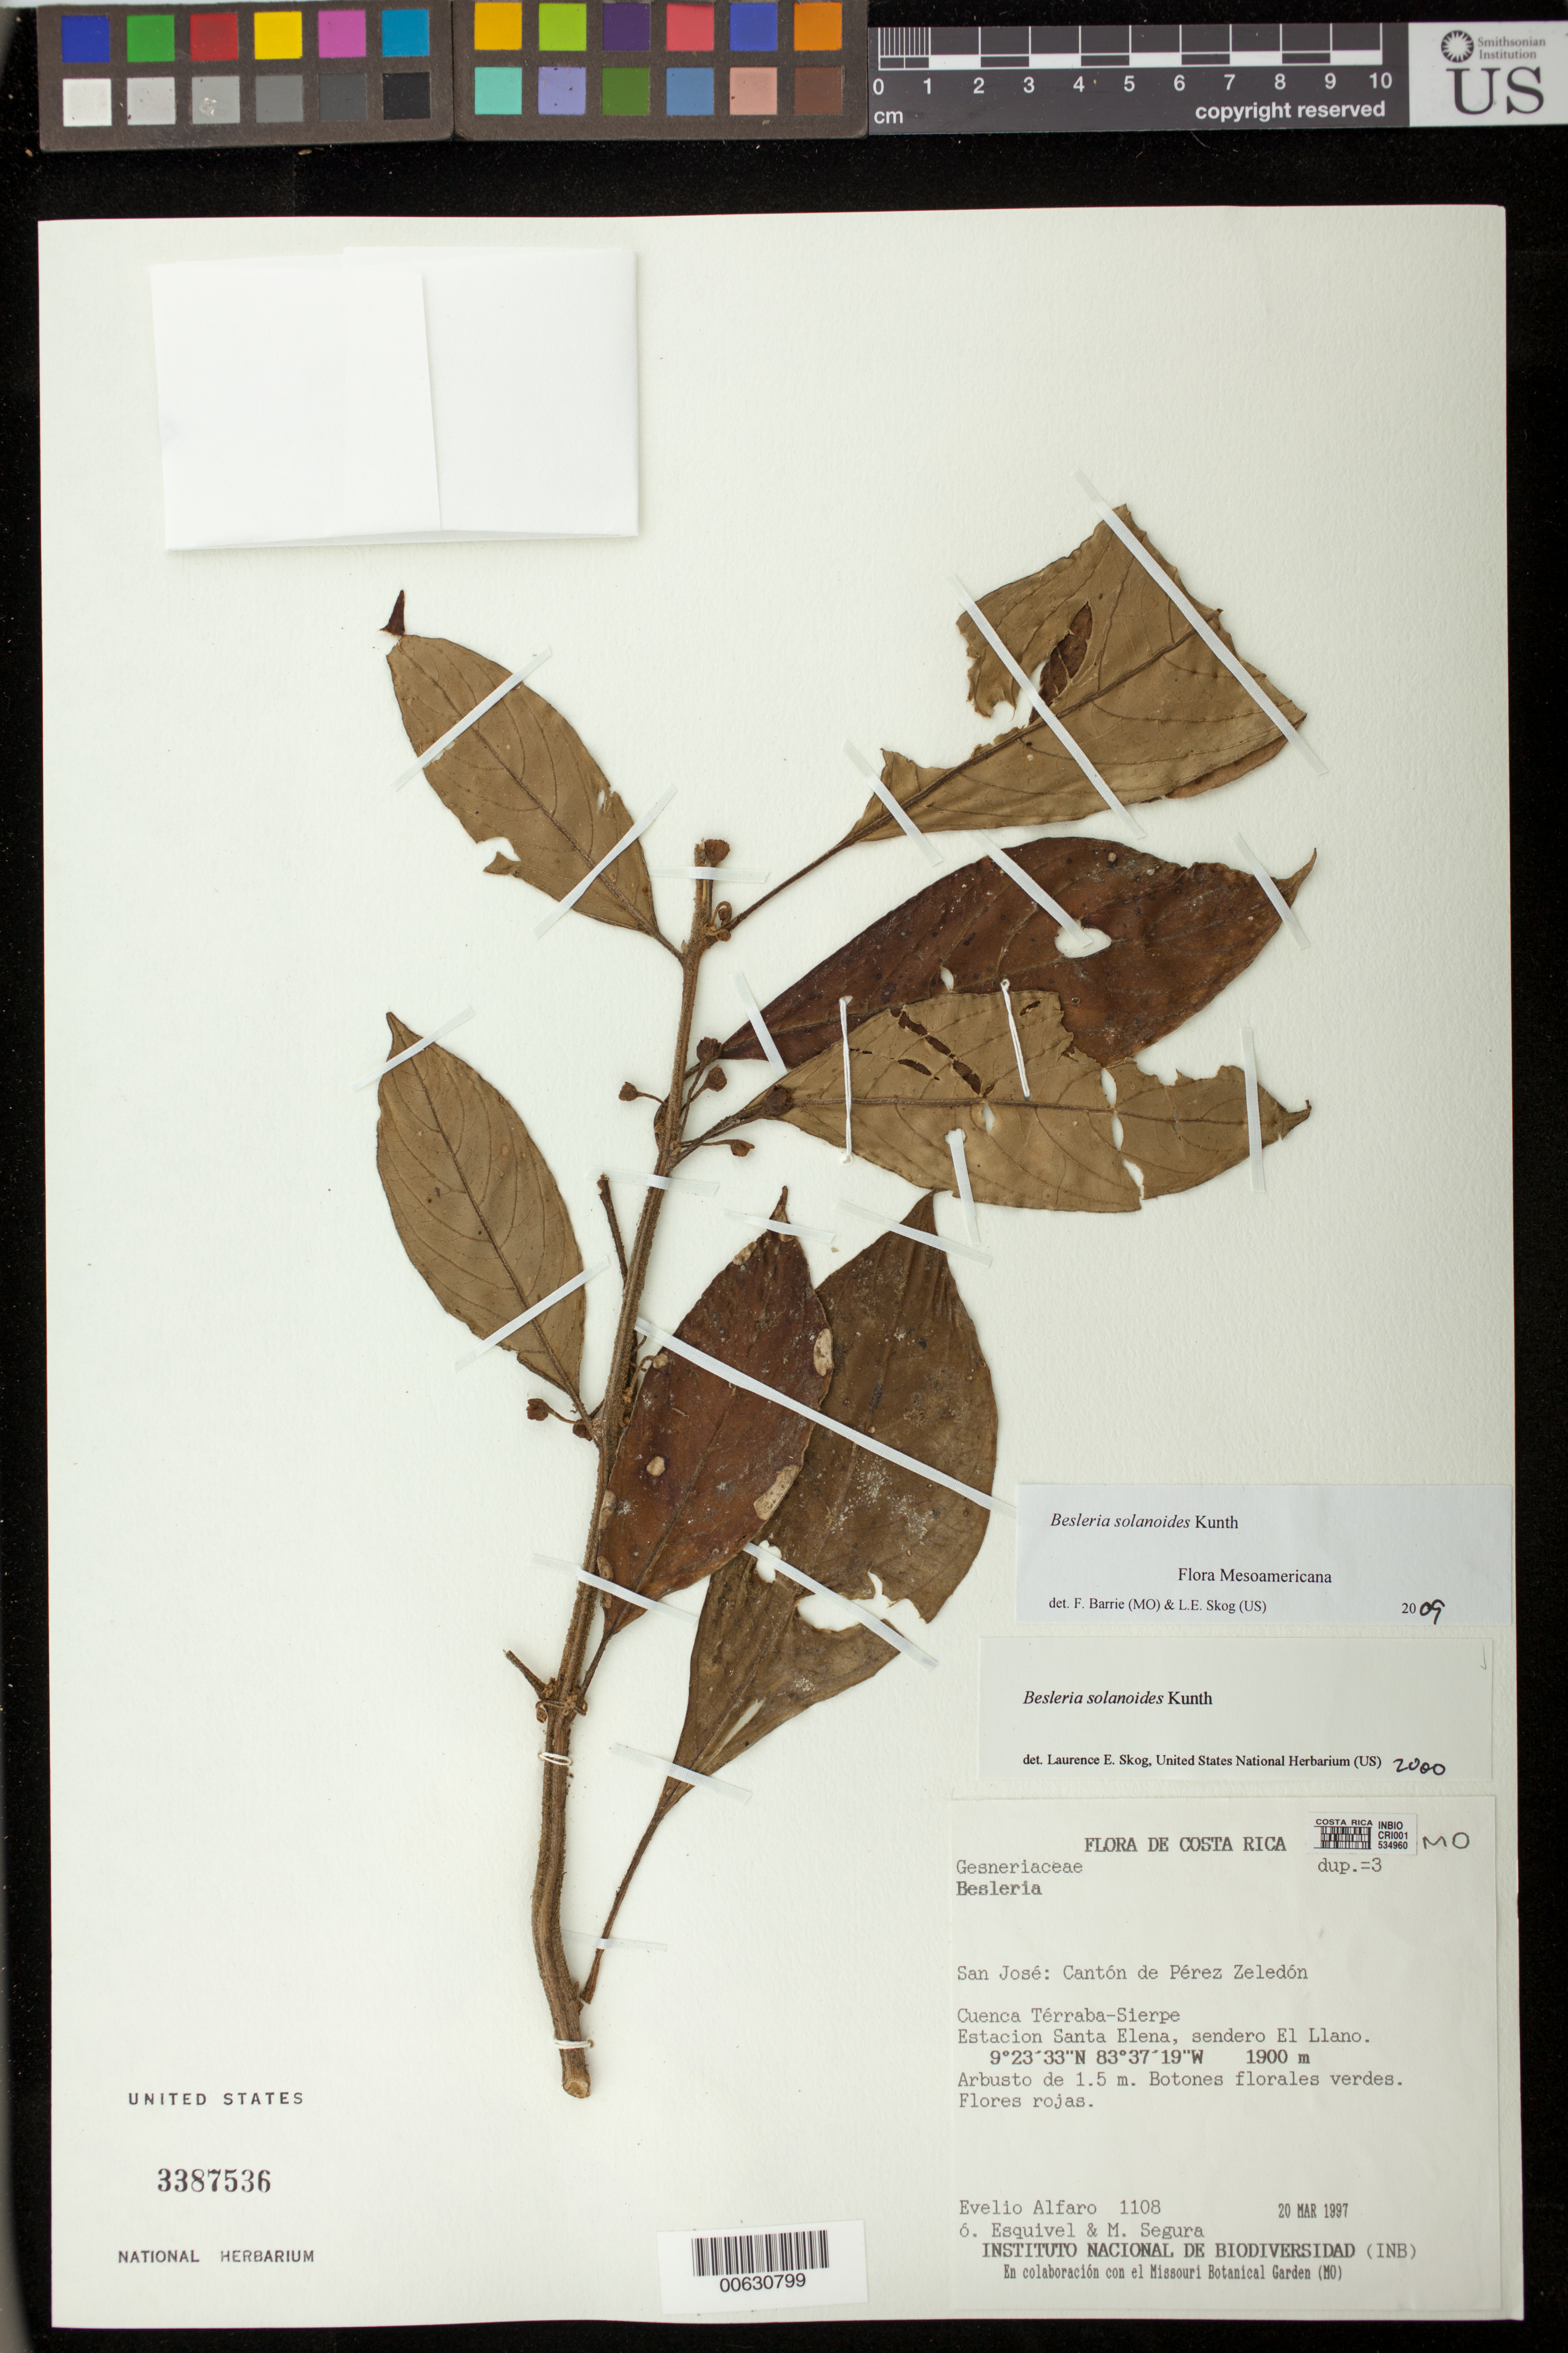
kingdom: Plantae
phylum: Tracheophyta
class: Magnoliopsida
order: Lamiales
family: Gesneriaceae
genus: Besleria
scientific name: Besleria solanoides var. solanoides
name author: Kunth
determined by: Skog, Laurence E.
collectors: E. Alfaro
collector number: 1108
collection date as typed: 20 Mar 1997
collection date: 1997-03-20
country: Costa Rica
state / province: San José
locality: Cantón de Pérez Zeledón, Cuenca Térraba-Sierpe, Estacion Santa Elena, sendero El Llano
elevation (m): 1900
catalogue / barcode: US 3387536